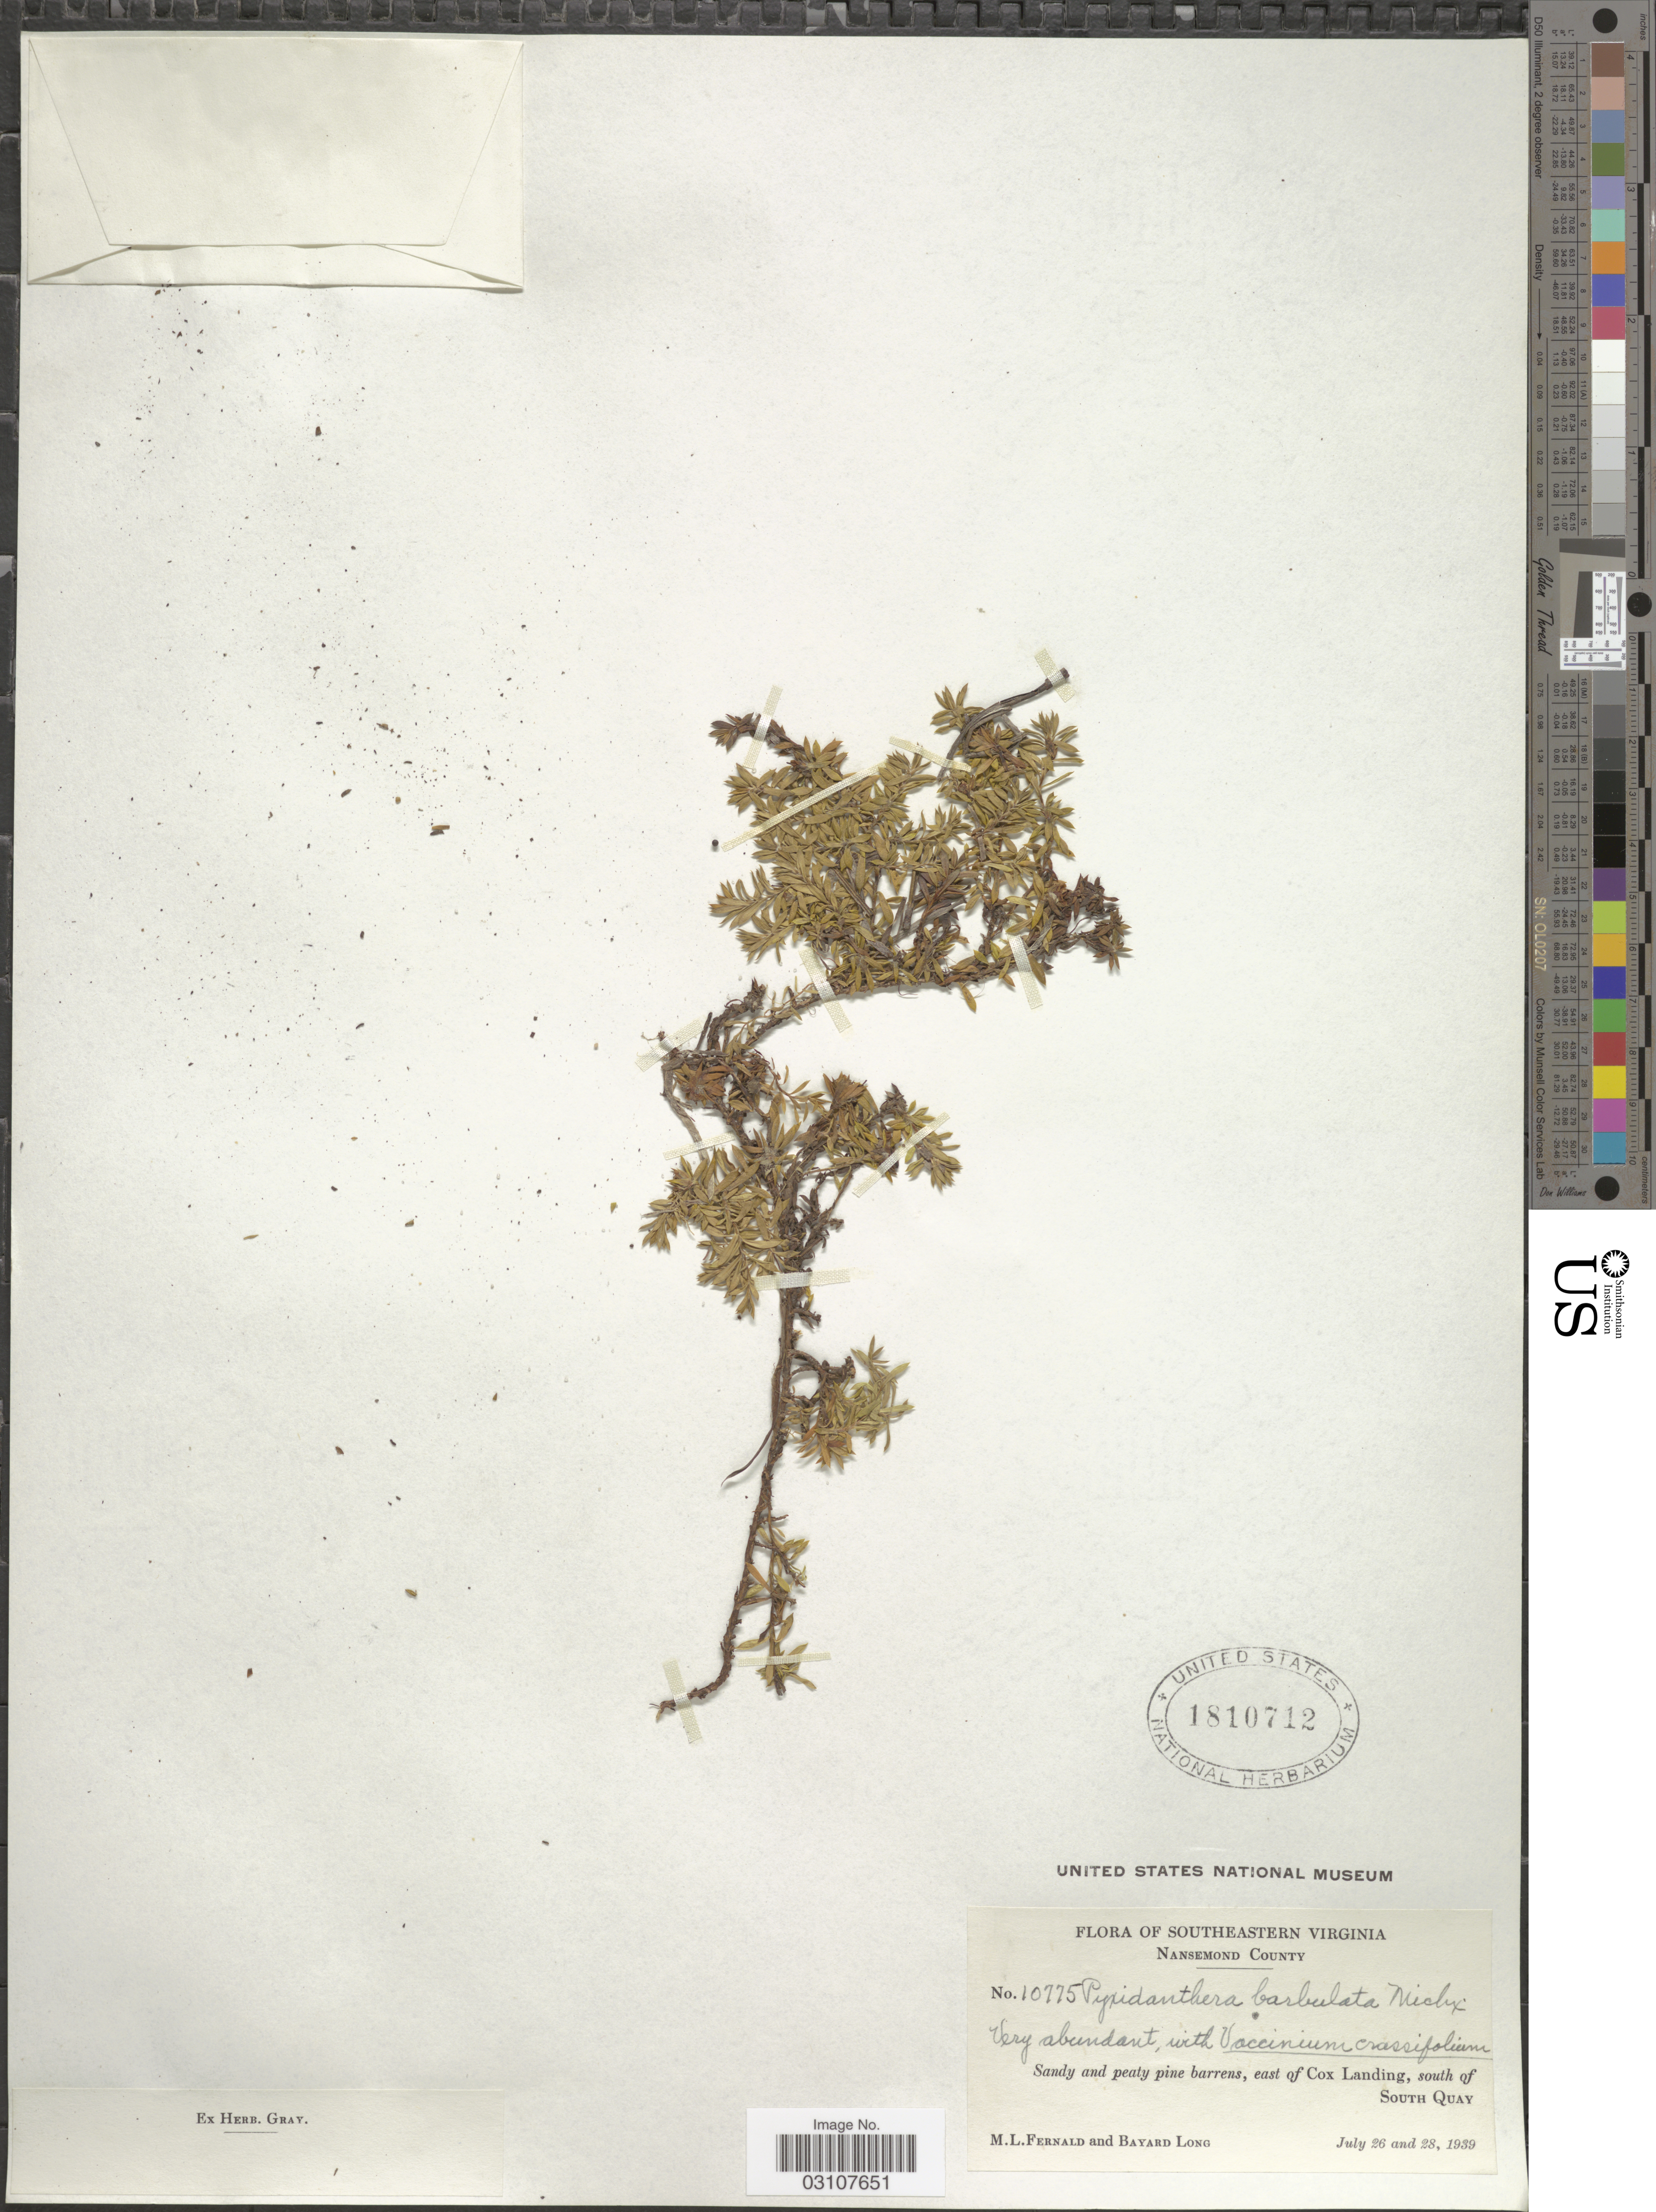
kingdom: Plantae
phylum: Tracheophyta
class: Magnoliopsida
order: Ericales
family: Diapensiaceae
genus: Pyxidanthera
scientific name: Pyxidanthera barbulata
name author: Michx.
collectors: M. L. Fernald & B. Long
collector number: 10775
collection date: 1939-07-26/1939-07-28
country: United States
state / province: Virginia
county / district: City of Suffolk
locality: Southeastern Virginia. Nansemond County. East of Cox Landing, south of South Quay.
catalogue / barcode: US 1810712